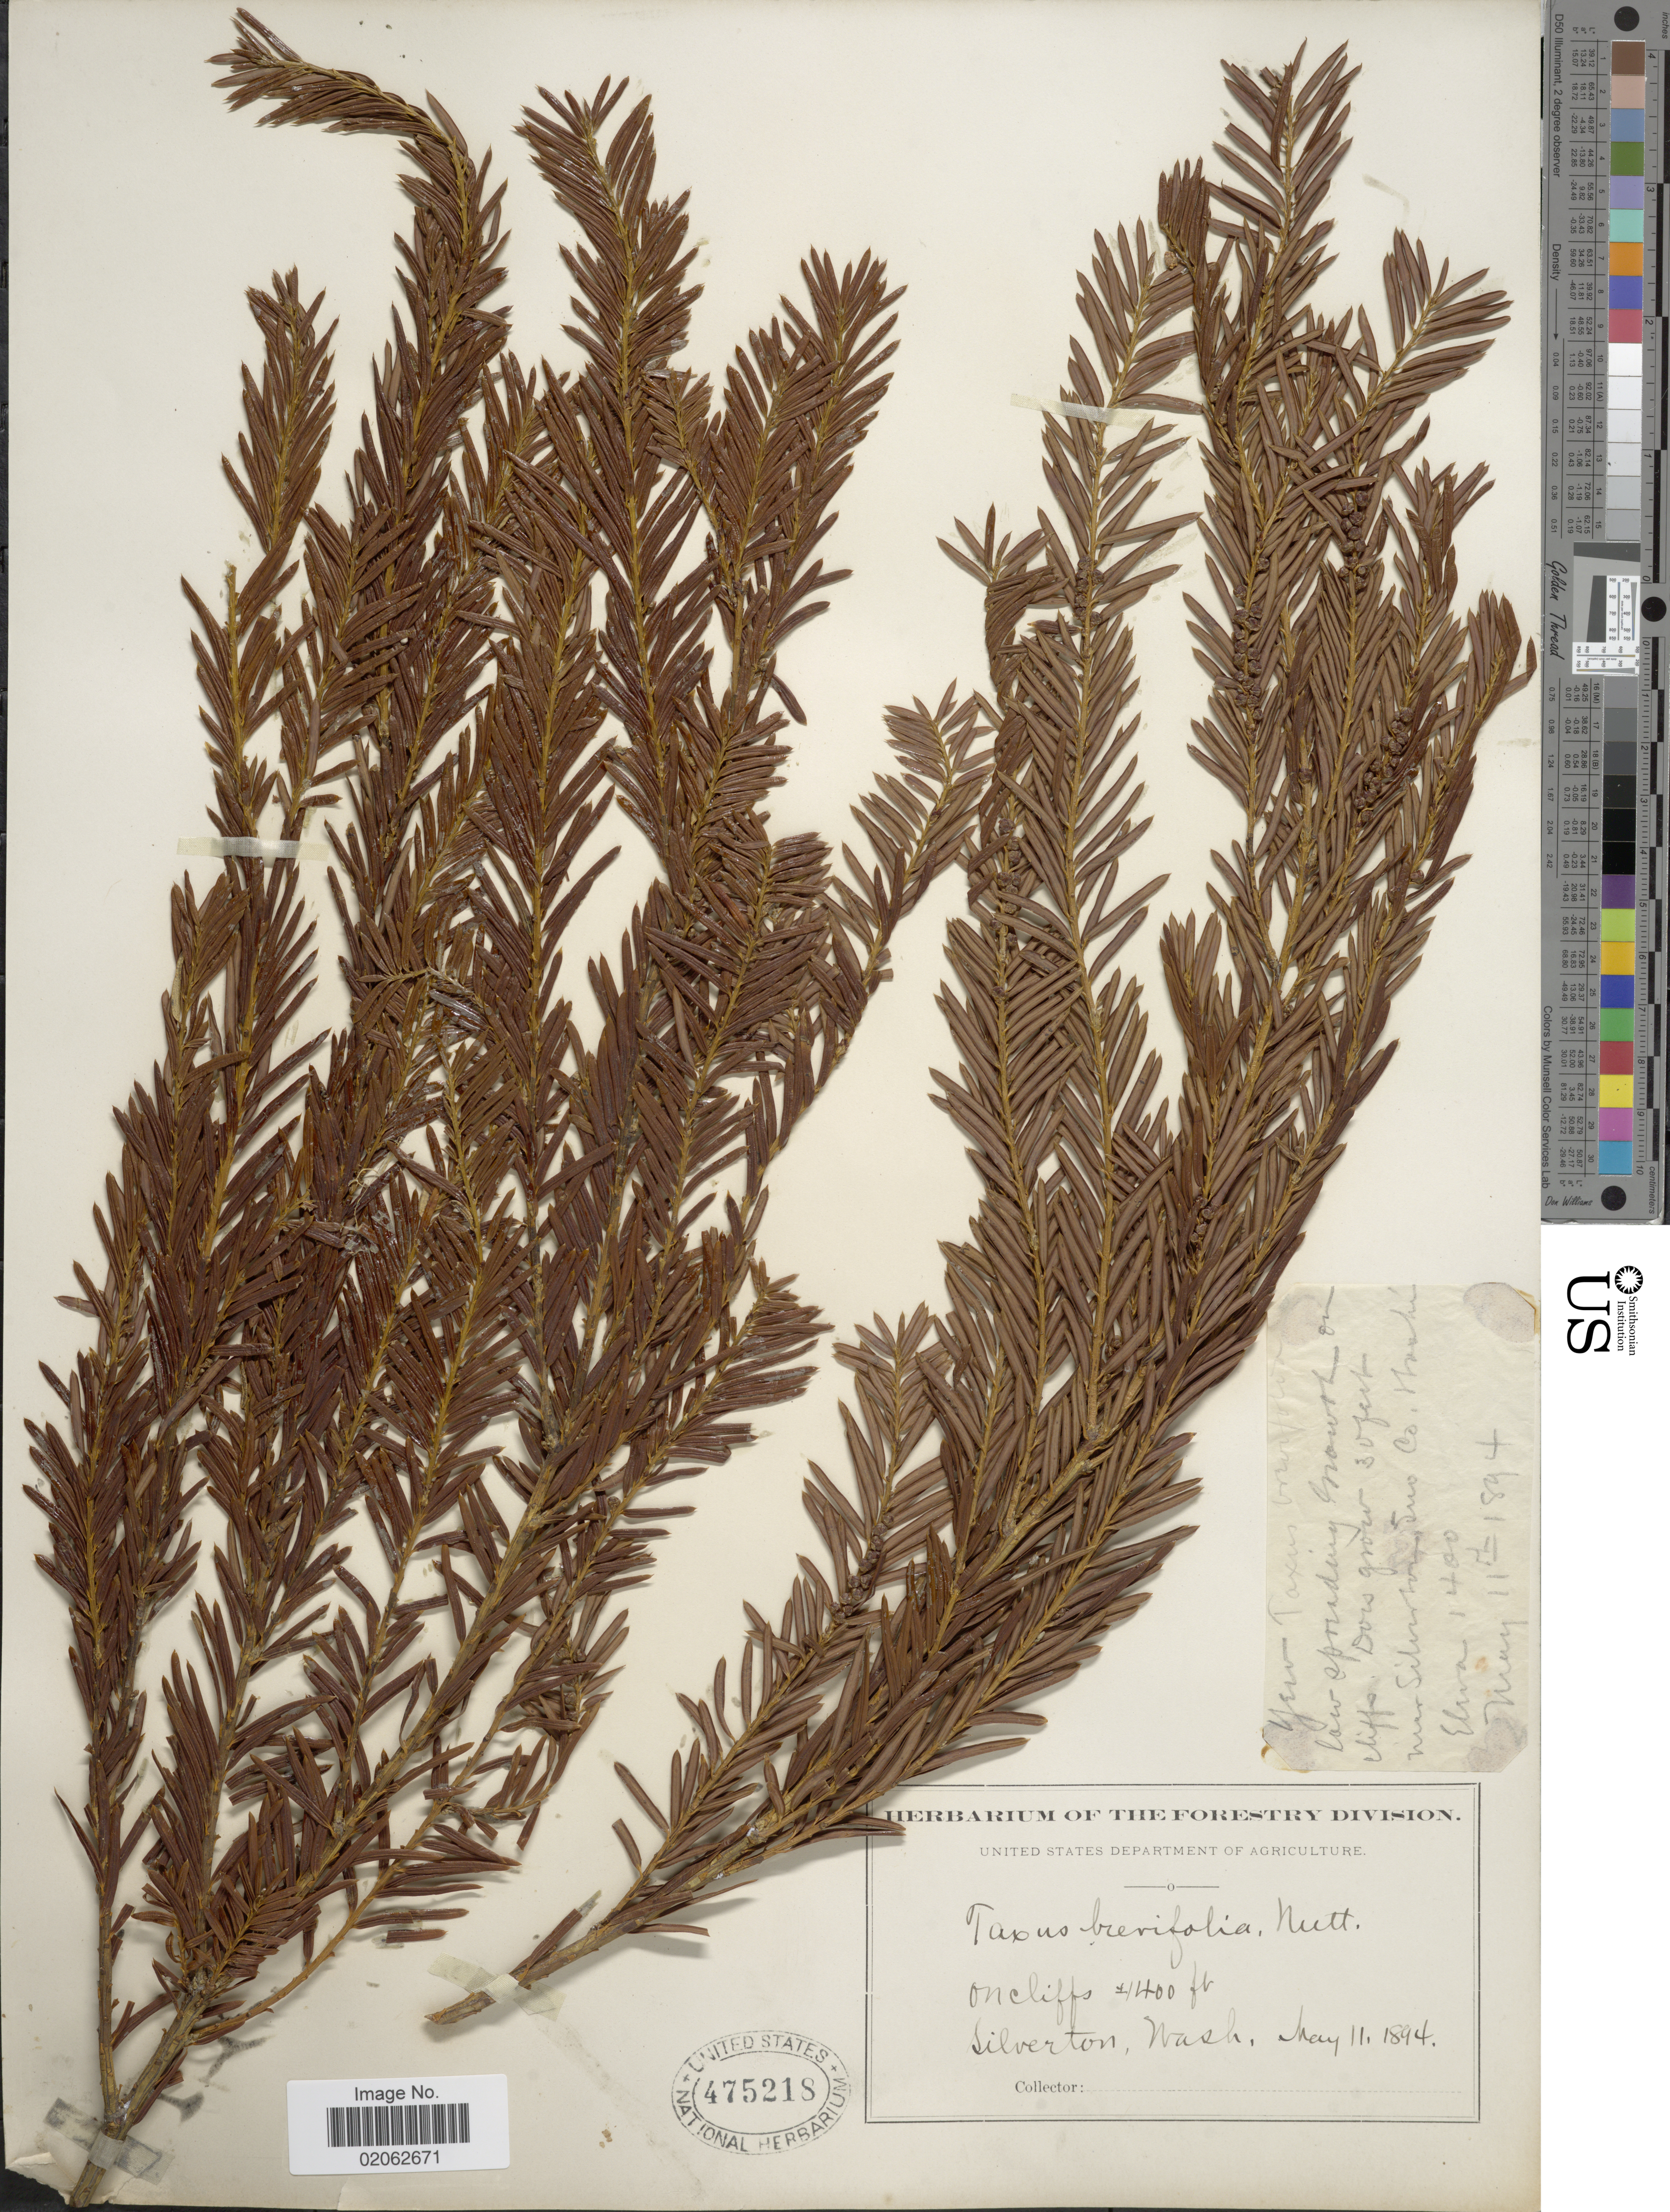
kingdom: Plantae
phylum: Tracheophyta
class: Pinopsida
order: Pinales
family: Taxaceae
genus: Taxus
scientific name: Taxus brevifolia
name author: Nutt.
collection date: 1894-05-11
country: United States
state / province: Washington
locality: Silverton, Wash.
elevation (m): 427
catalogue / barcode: US 475218